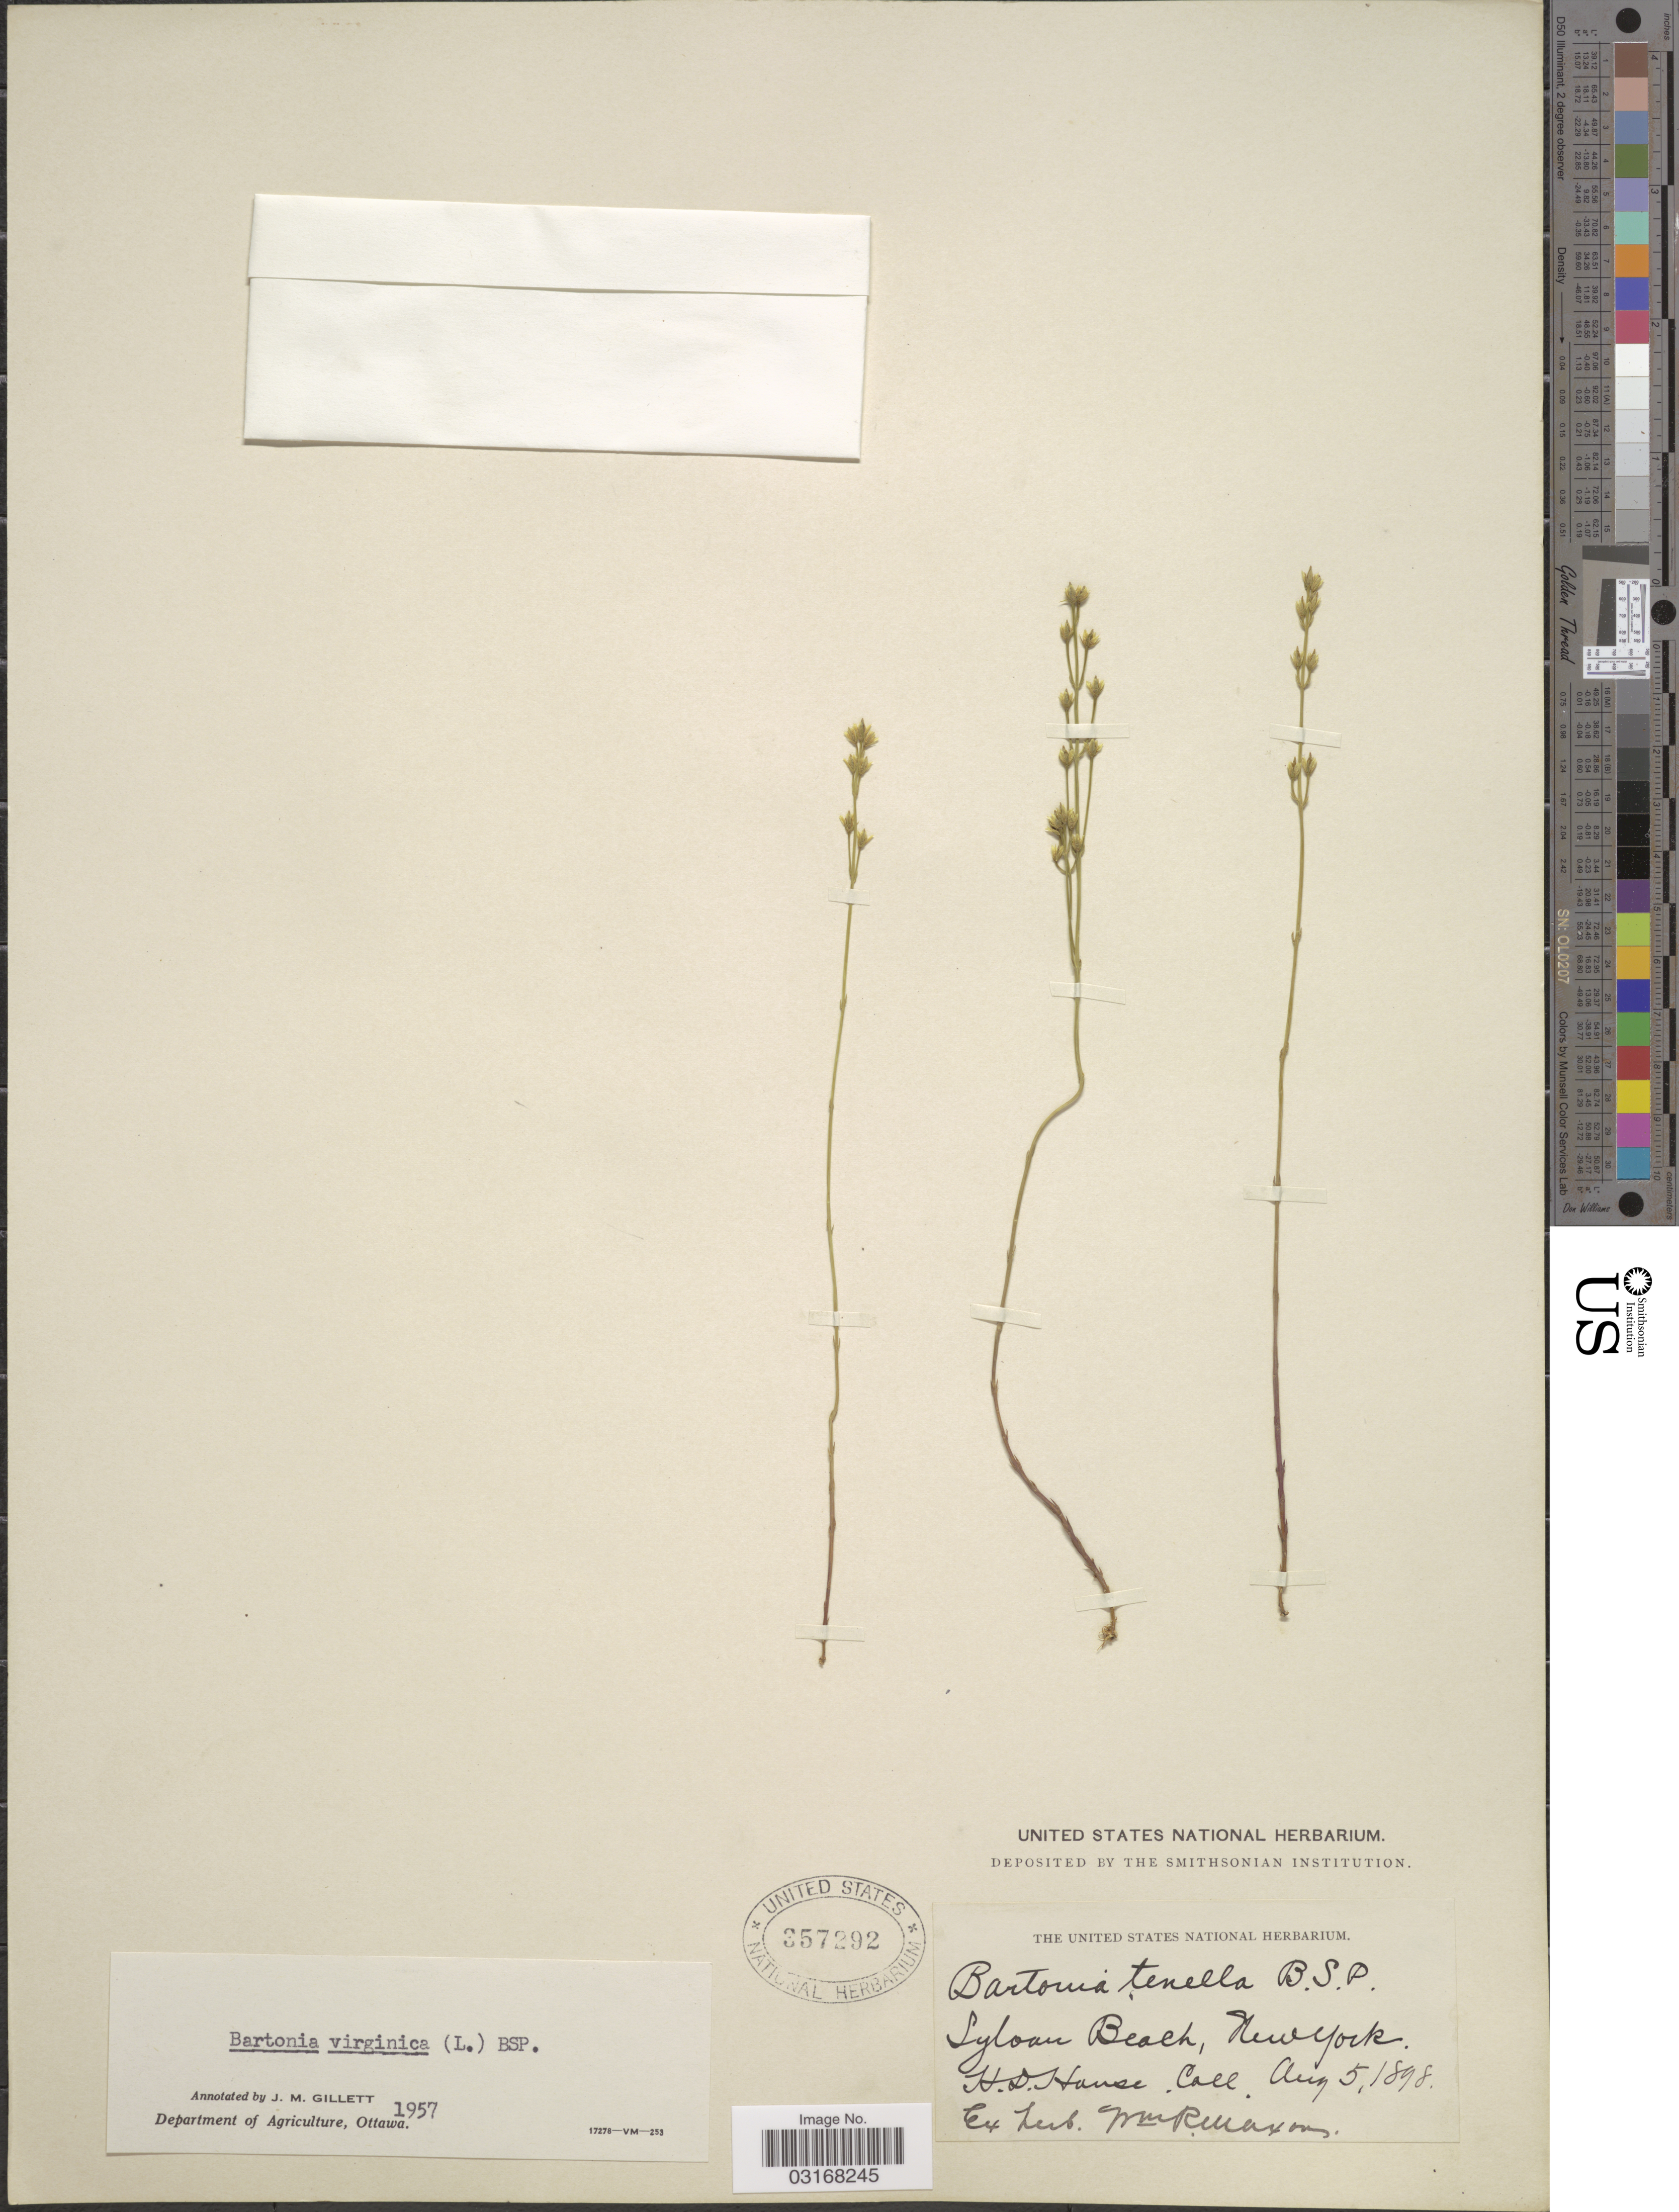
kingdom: Plantae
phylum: Tracheophyta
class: Magnoliopsida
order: Gentianales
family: Gentianaceae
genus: Bartonia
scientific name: Bartonia virginica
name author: (L.) Britton, Stearns & Poggenb.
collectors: H. D. House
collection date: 1898-08-05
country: United States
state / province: New York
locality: Sylvan Beach.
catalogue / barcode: US 357292